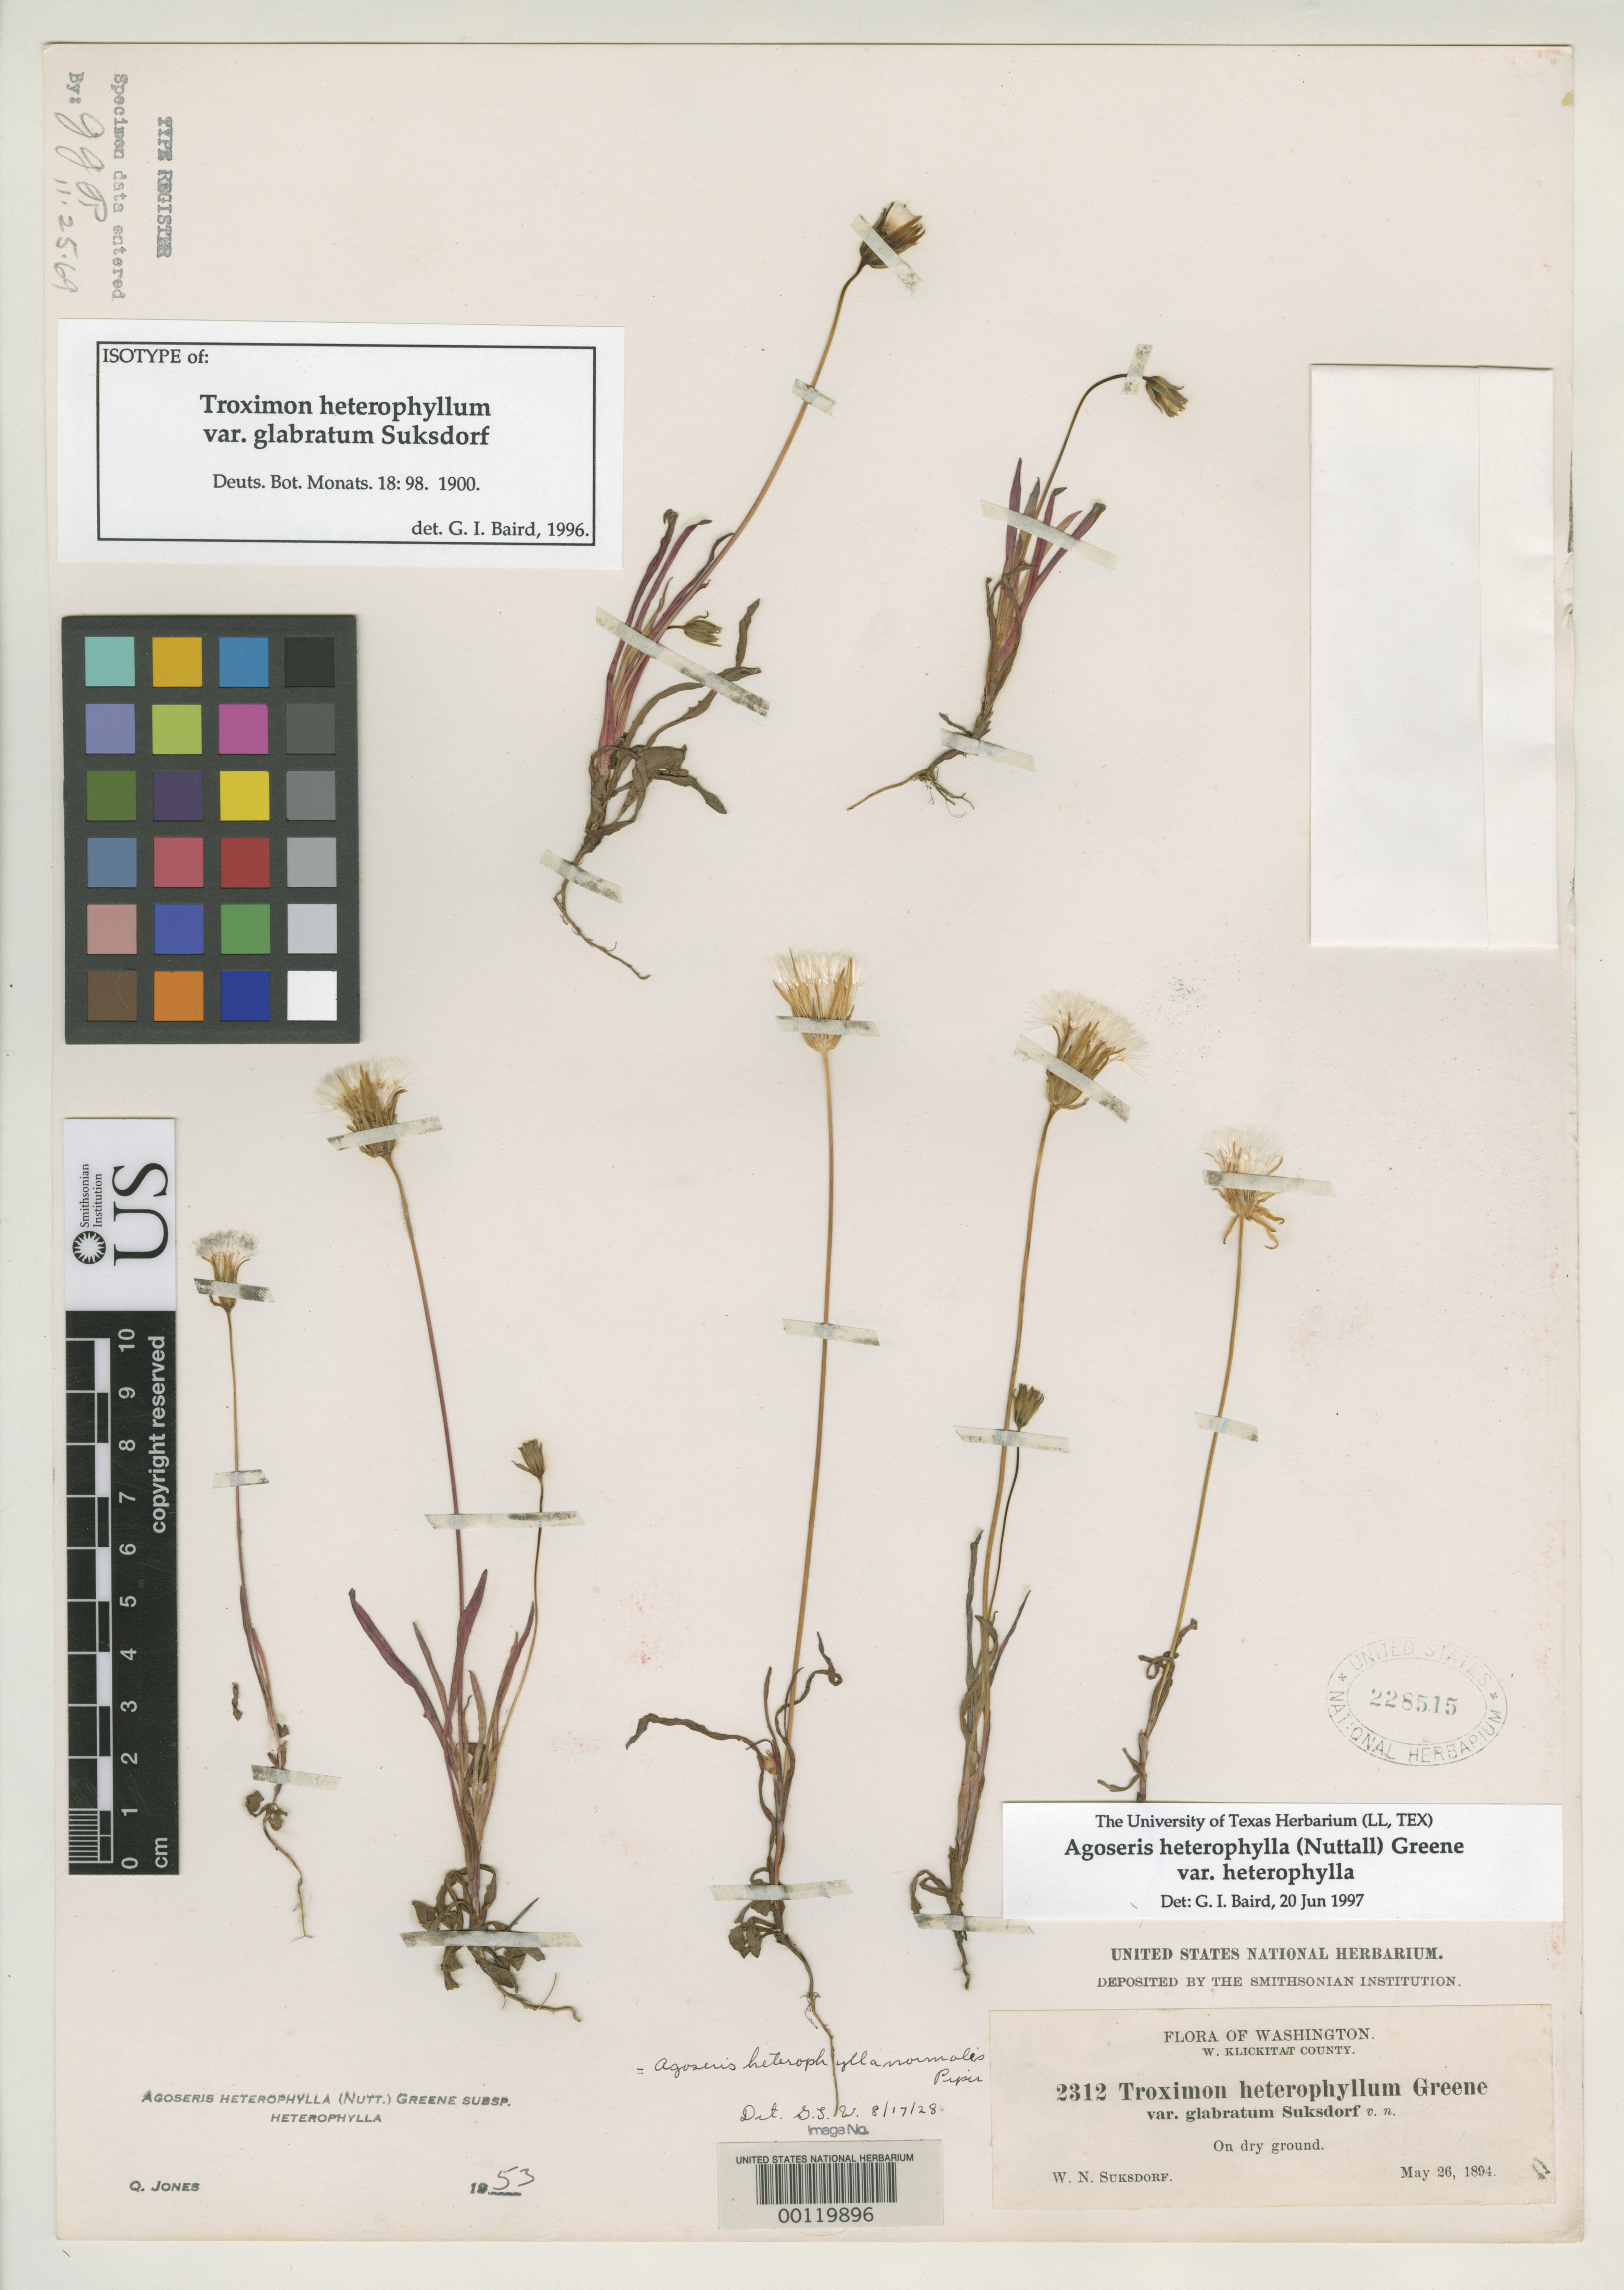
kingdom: Plantae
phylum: Tracheophyta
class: Magnoliopsida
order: Asterales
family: Asteraceae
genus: Troximon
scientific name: Troximon heterophyllum var. glabratum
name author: Suksd.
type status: Isotype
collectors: W. N. Suksdorf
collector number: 2312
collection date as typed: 26 May 1894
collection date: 1894-05-26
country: United States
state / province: Washington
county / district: Klickitat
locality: Western Klickitat County.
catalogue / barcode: US 228515